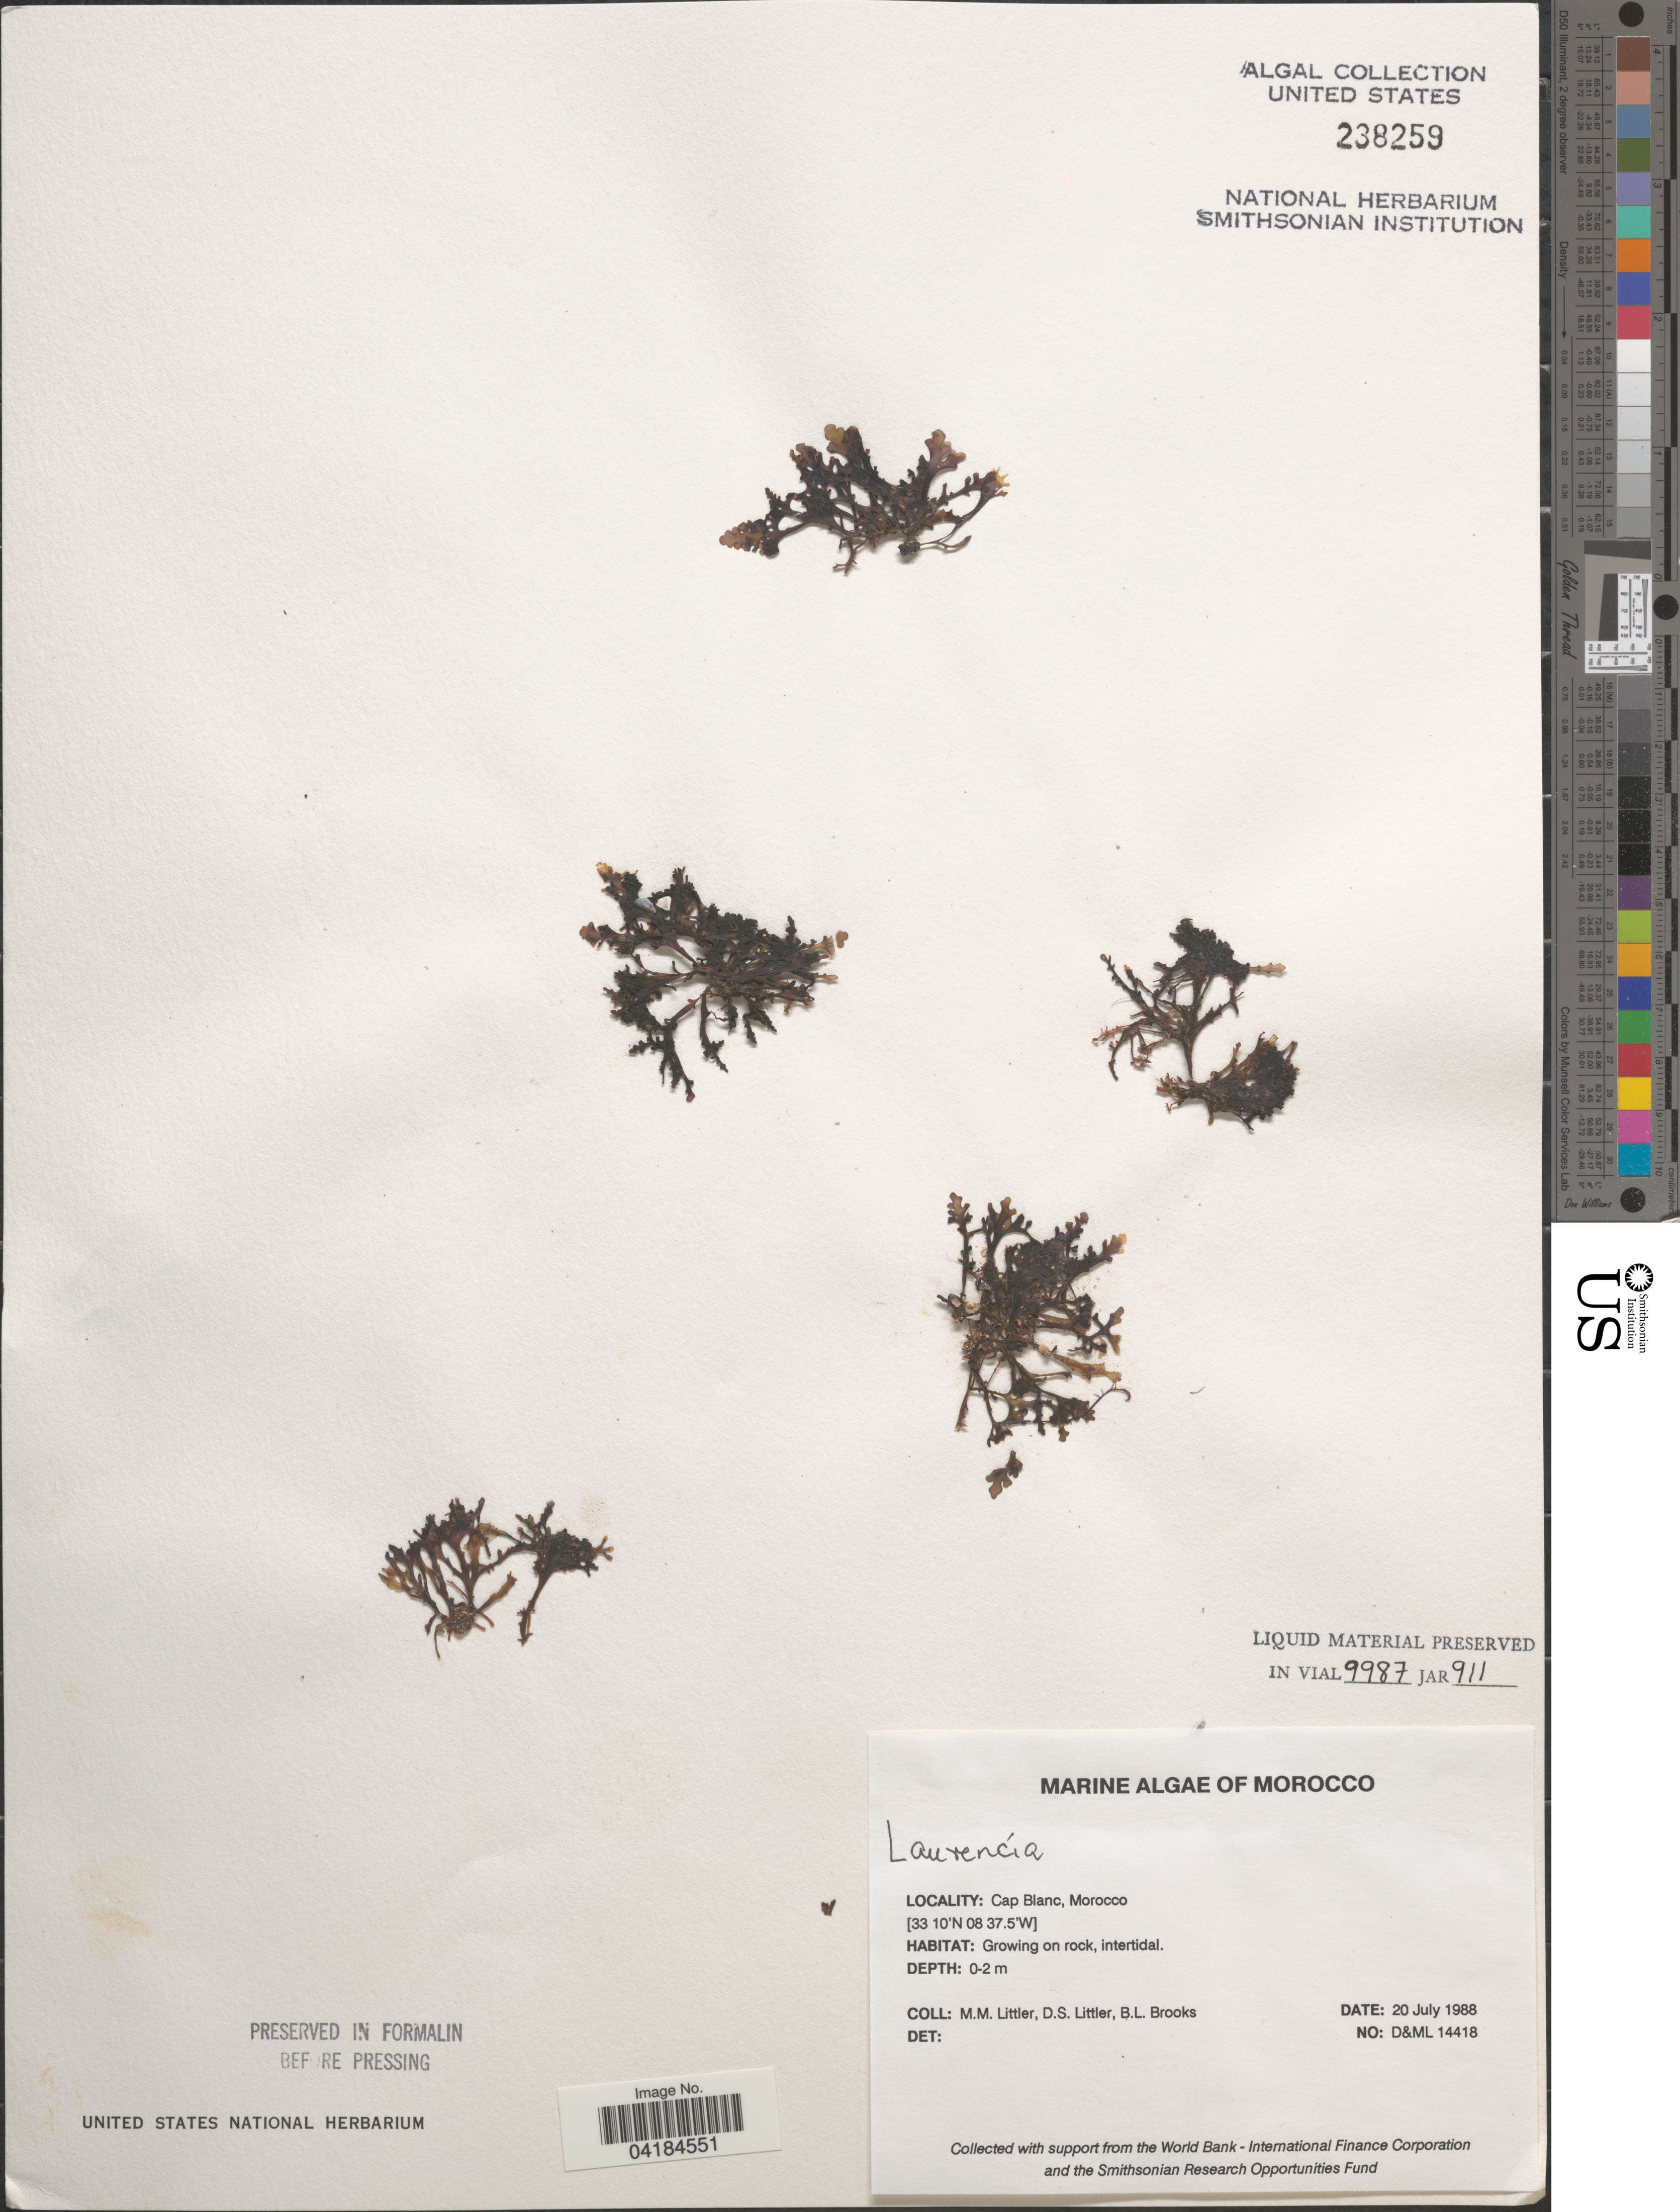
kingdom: Plantae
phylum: Rhodophyta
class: Florideophyceae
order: Ceramiales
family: Rhodomelaceae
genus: Laurencia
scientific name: Laurencia sp.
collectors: D. S. Littler & B. Brooks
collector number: D&ML14418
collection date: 1988-07-20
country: Morocco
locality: Cap Blanc.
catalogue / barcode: US 238259